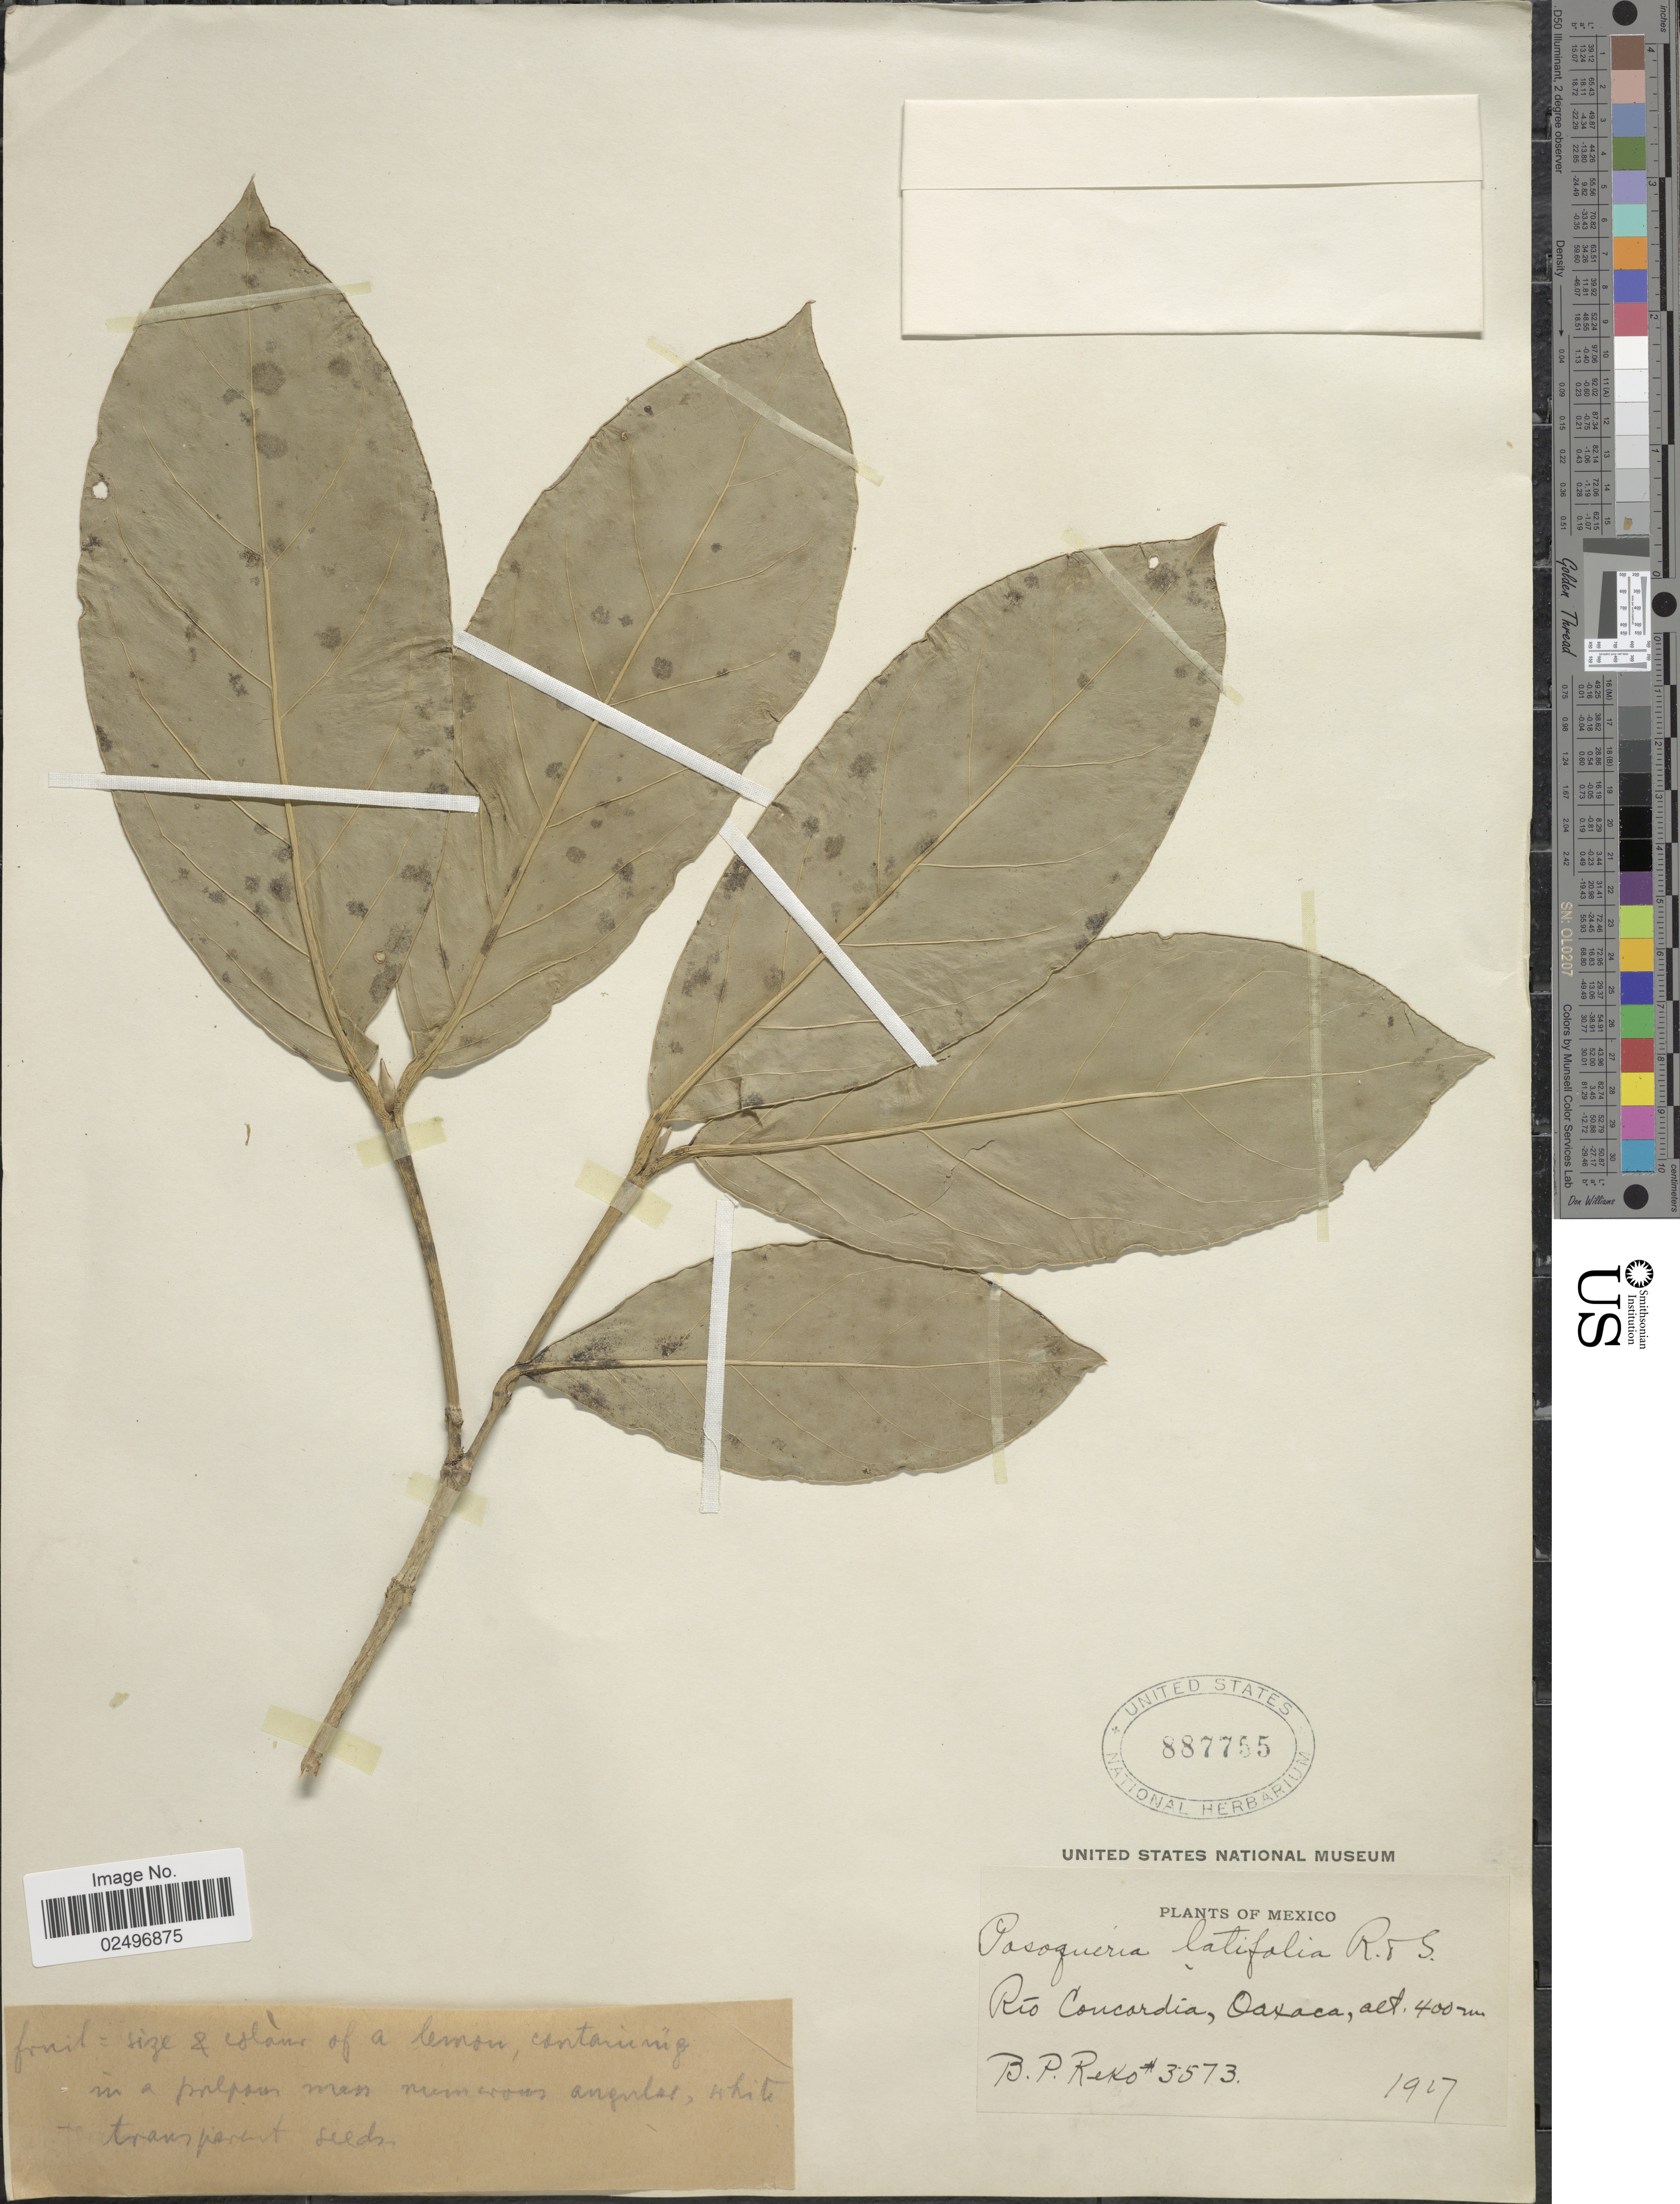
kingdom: Plantae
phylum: Tracheophyta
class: Magnoliopsida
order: Gentianales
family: Rubiaceae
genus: Posoqueria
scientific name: Posoqueria latifolia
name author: (Rudge) Roem. & Schult.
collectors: B. P. Reko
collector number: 3573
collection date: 1917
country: Mexico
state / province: Oaxaca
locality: Río Concordia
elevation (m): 400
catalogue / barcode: US 887755